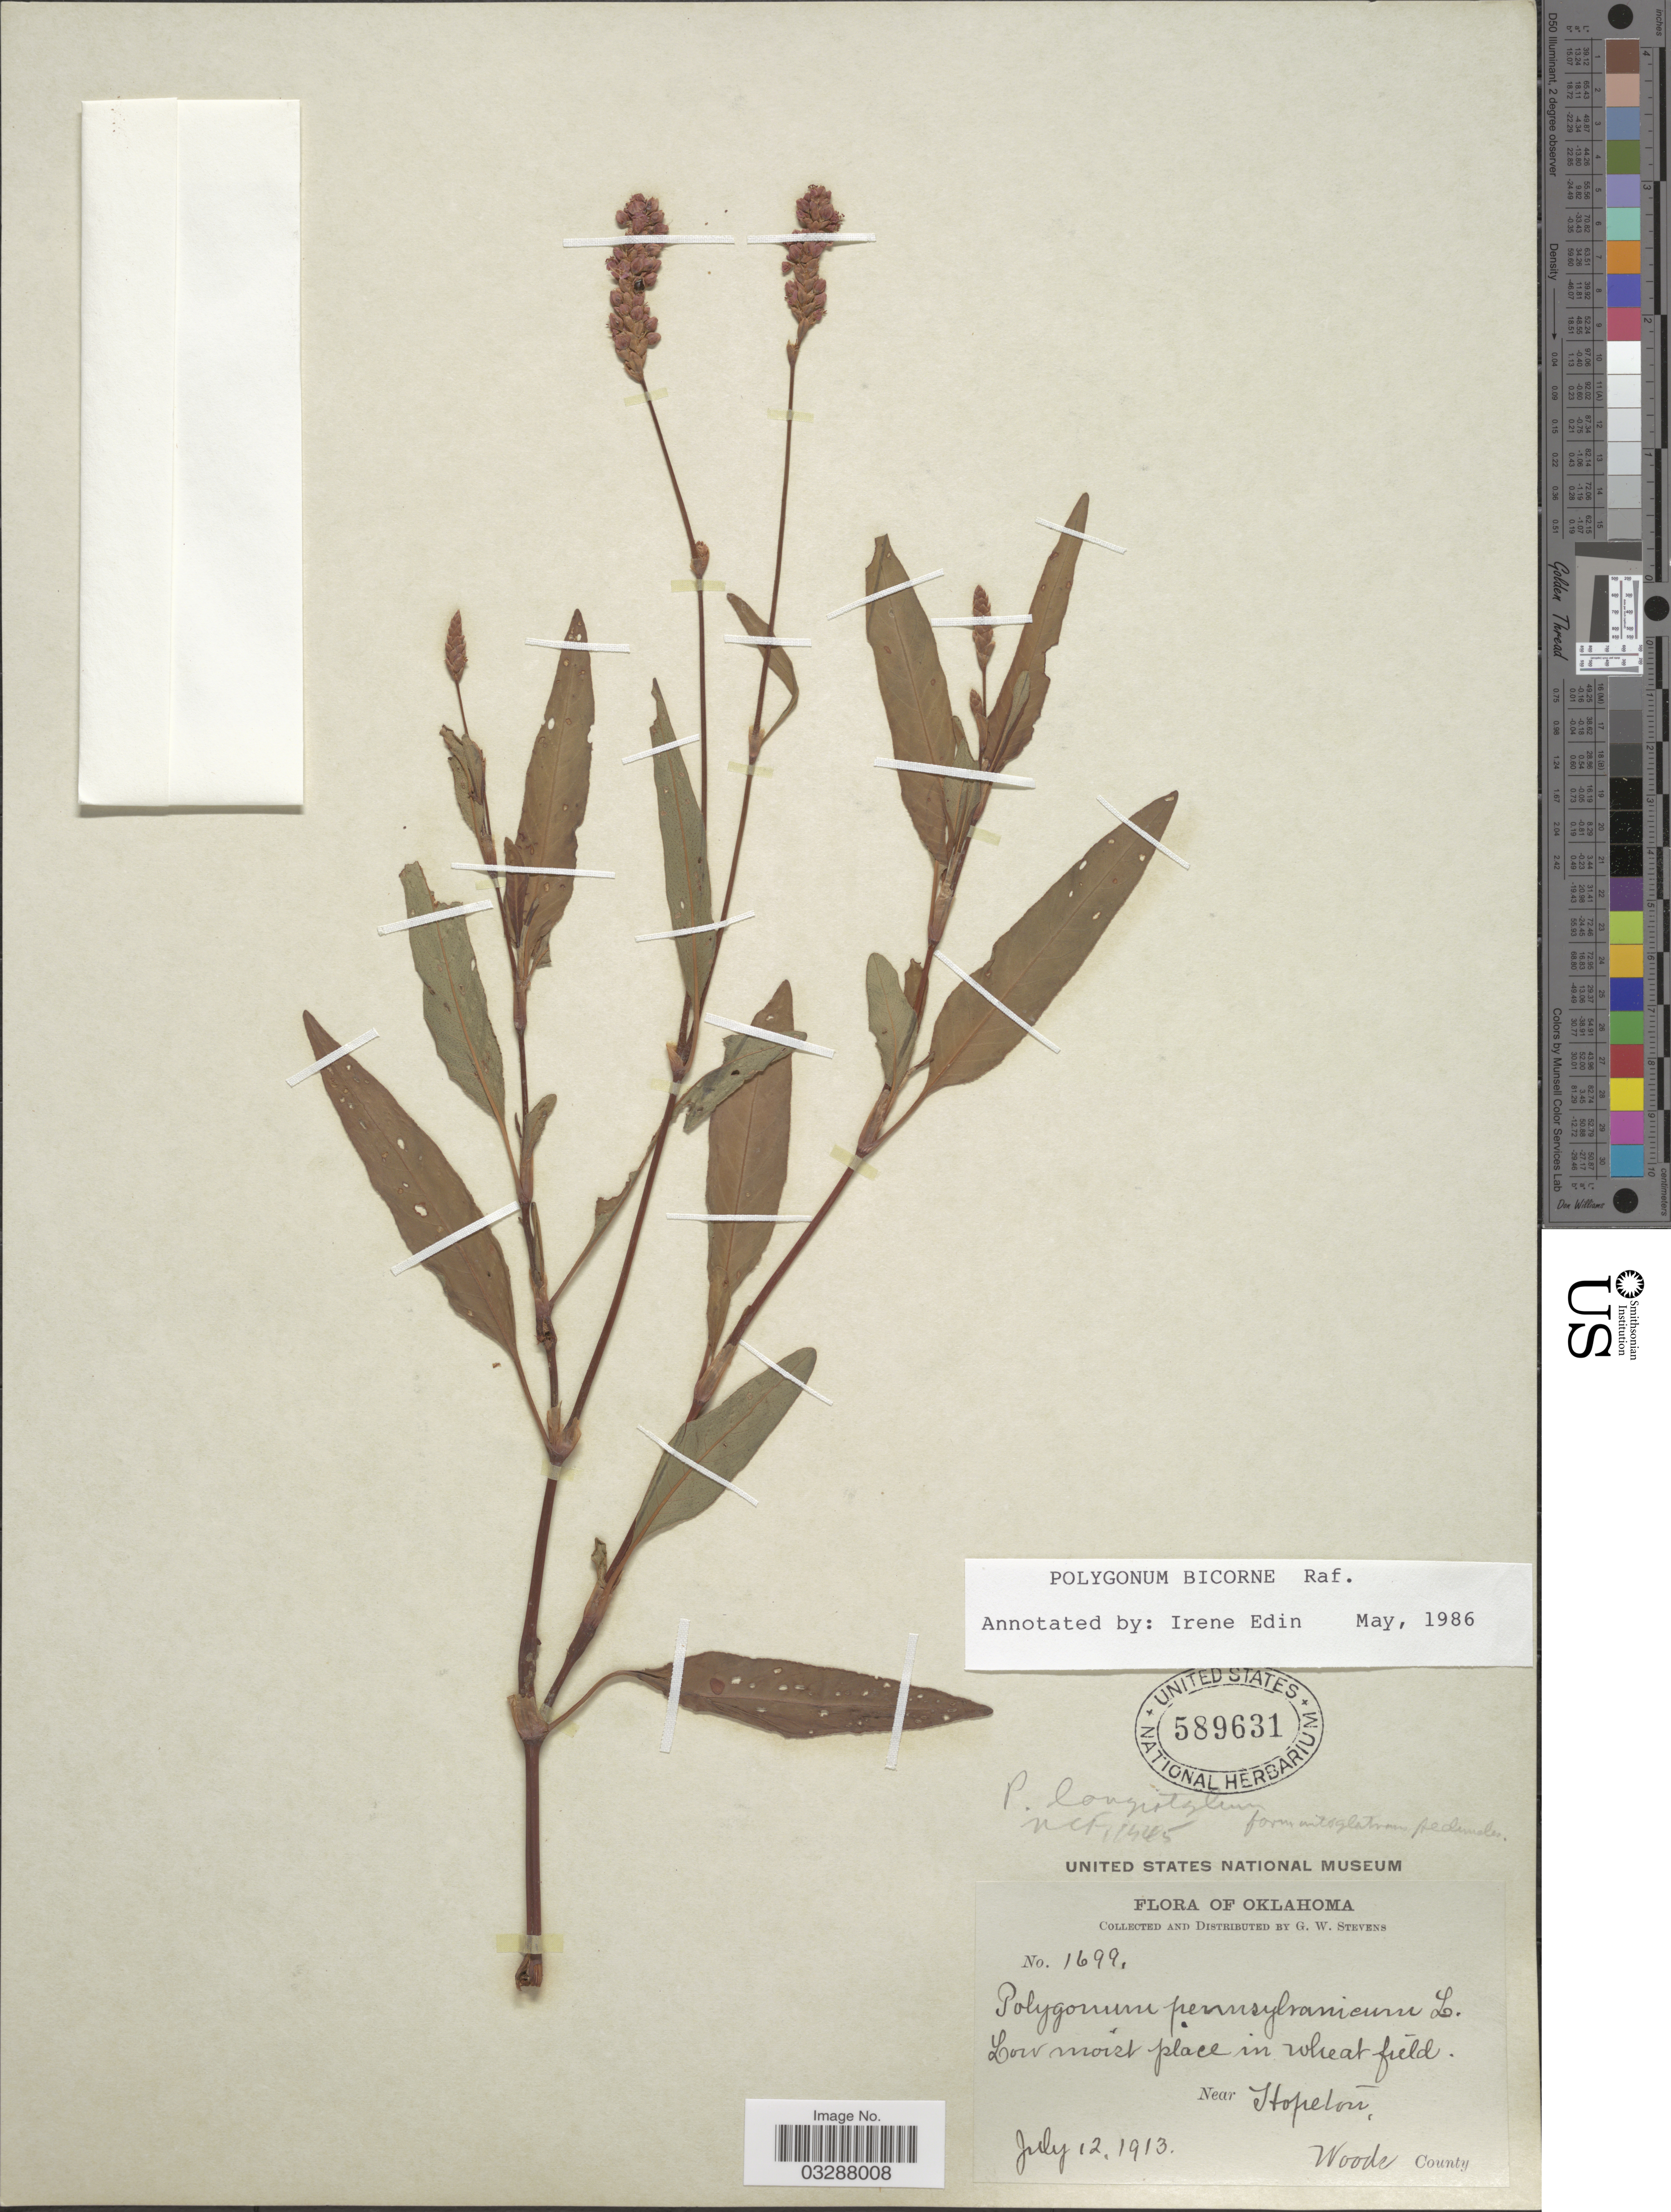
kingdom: Plantae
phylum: Tracheophyta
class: Magnoliopsida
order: Caryophyllales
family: Polygonaceae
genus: Persicaria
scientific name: Persicaria bicornis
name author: (Raf.) Nieuwl.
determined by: Atha, D. E.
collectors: G. W. Stevens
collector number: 1699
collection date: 1913-07-12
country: United States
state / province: Oklahoma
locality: Low moist place in wheat field. Near Hopeton, Woods County.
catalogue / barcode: US 589631